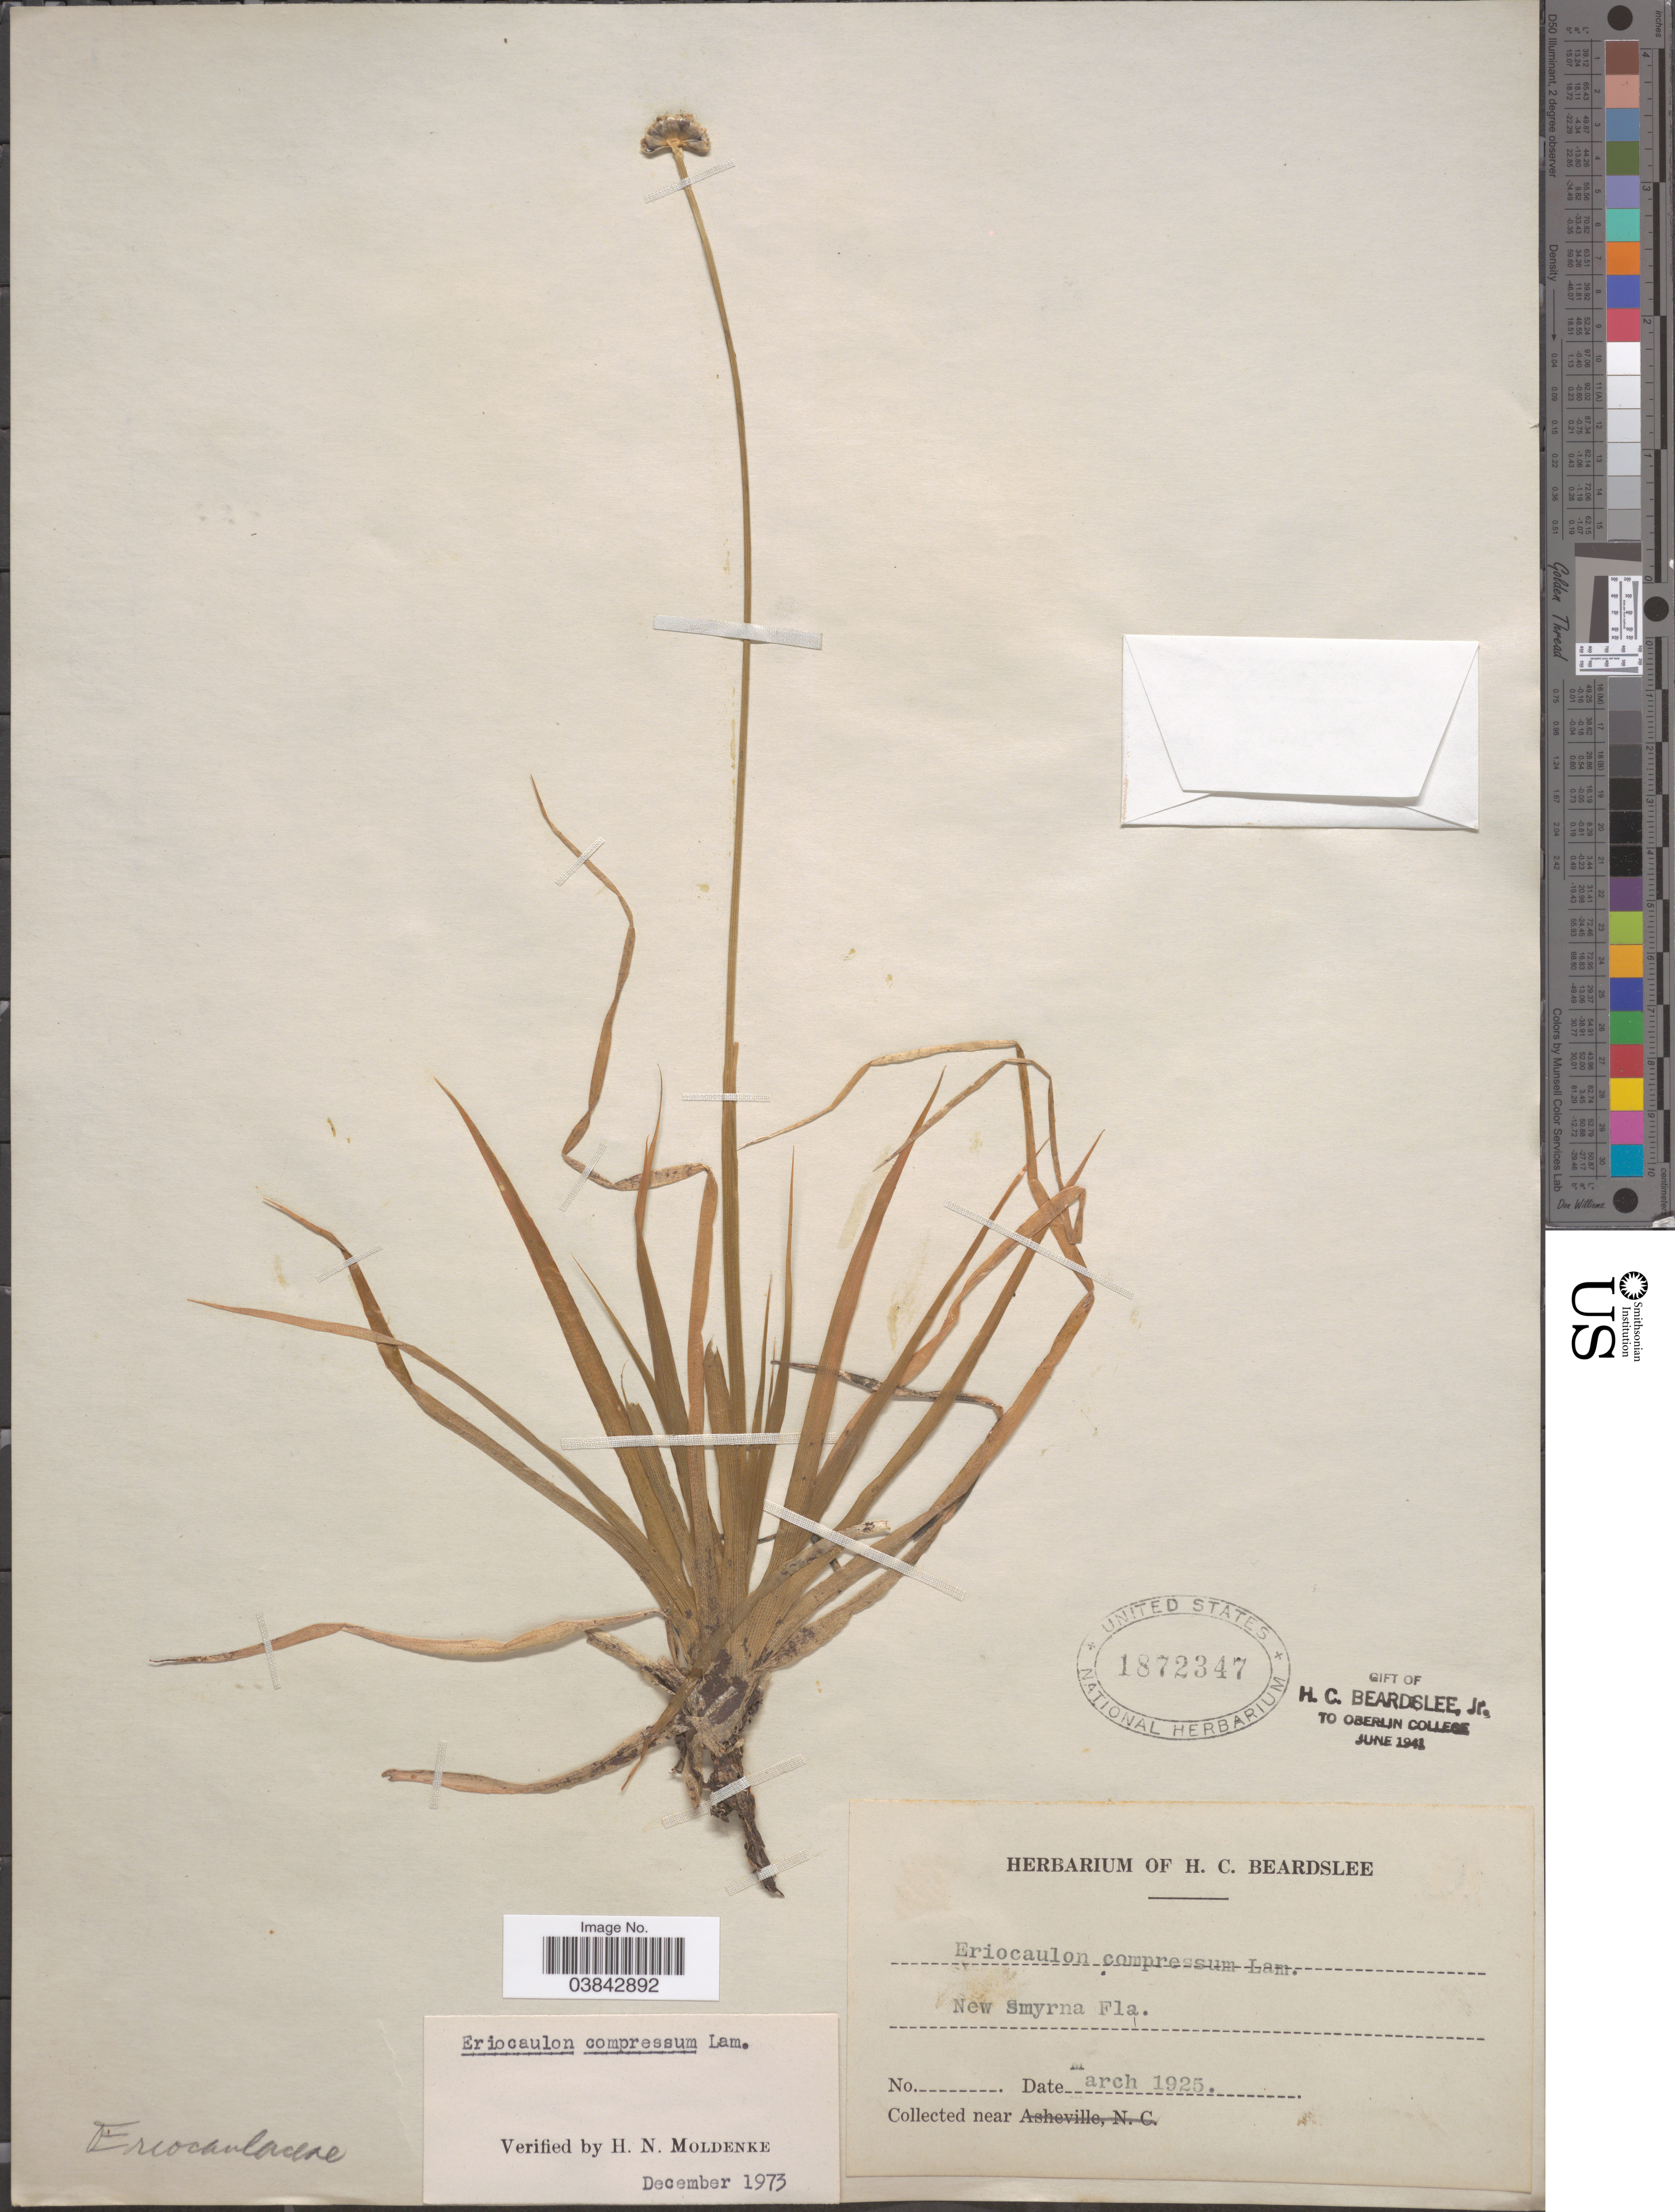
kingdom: Plantae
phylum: Tracheophyta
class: Liliopsida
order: Poales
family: Eriocaulaceae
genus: Eriocaulon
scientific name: Eriocaulon compressum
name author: Lam.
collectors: ex herb. H. C. Beardslee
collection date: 1925-03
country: United States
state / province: Florida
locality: New Smyrna.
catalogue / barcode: US 1872347